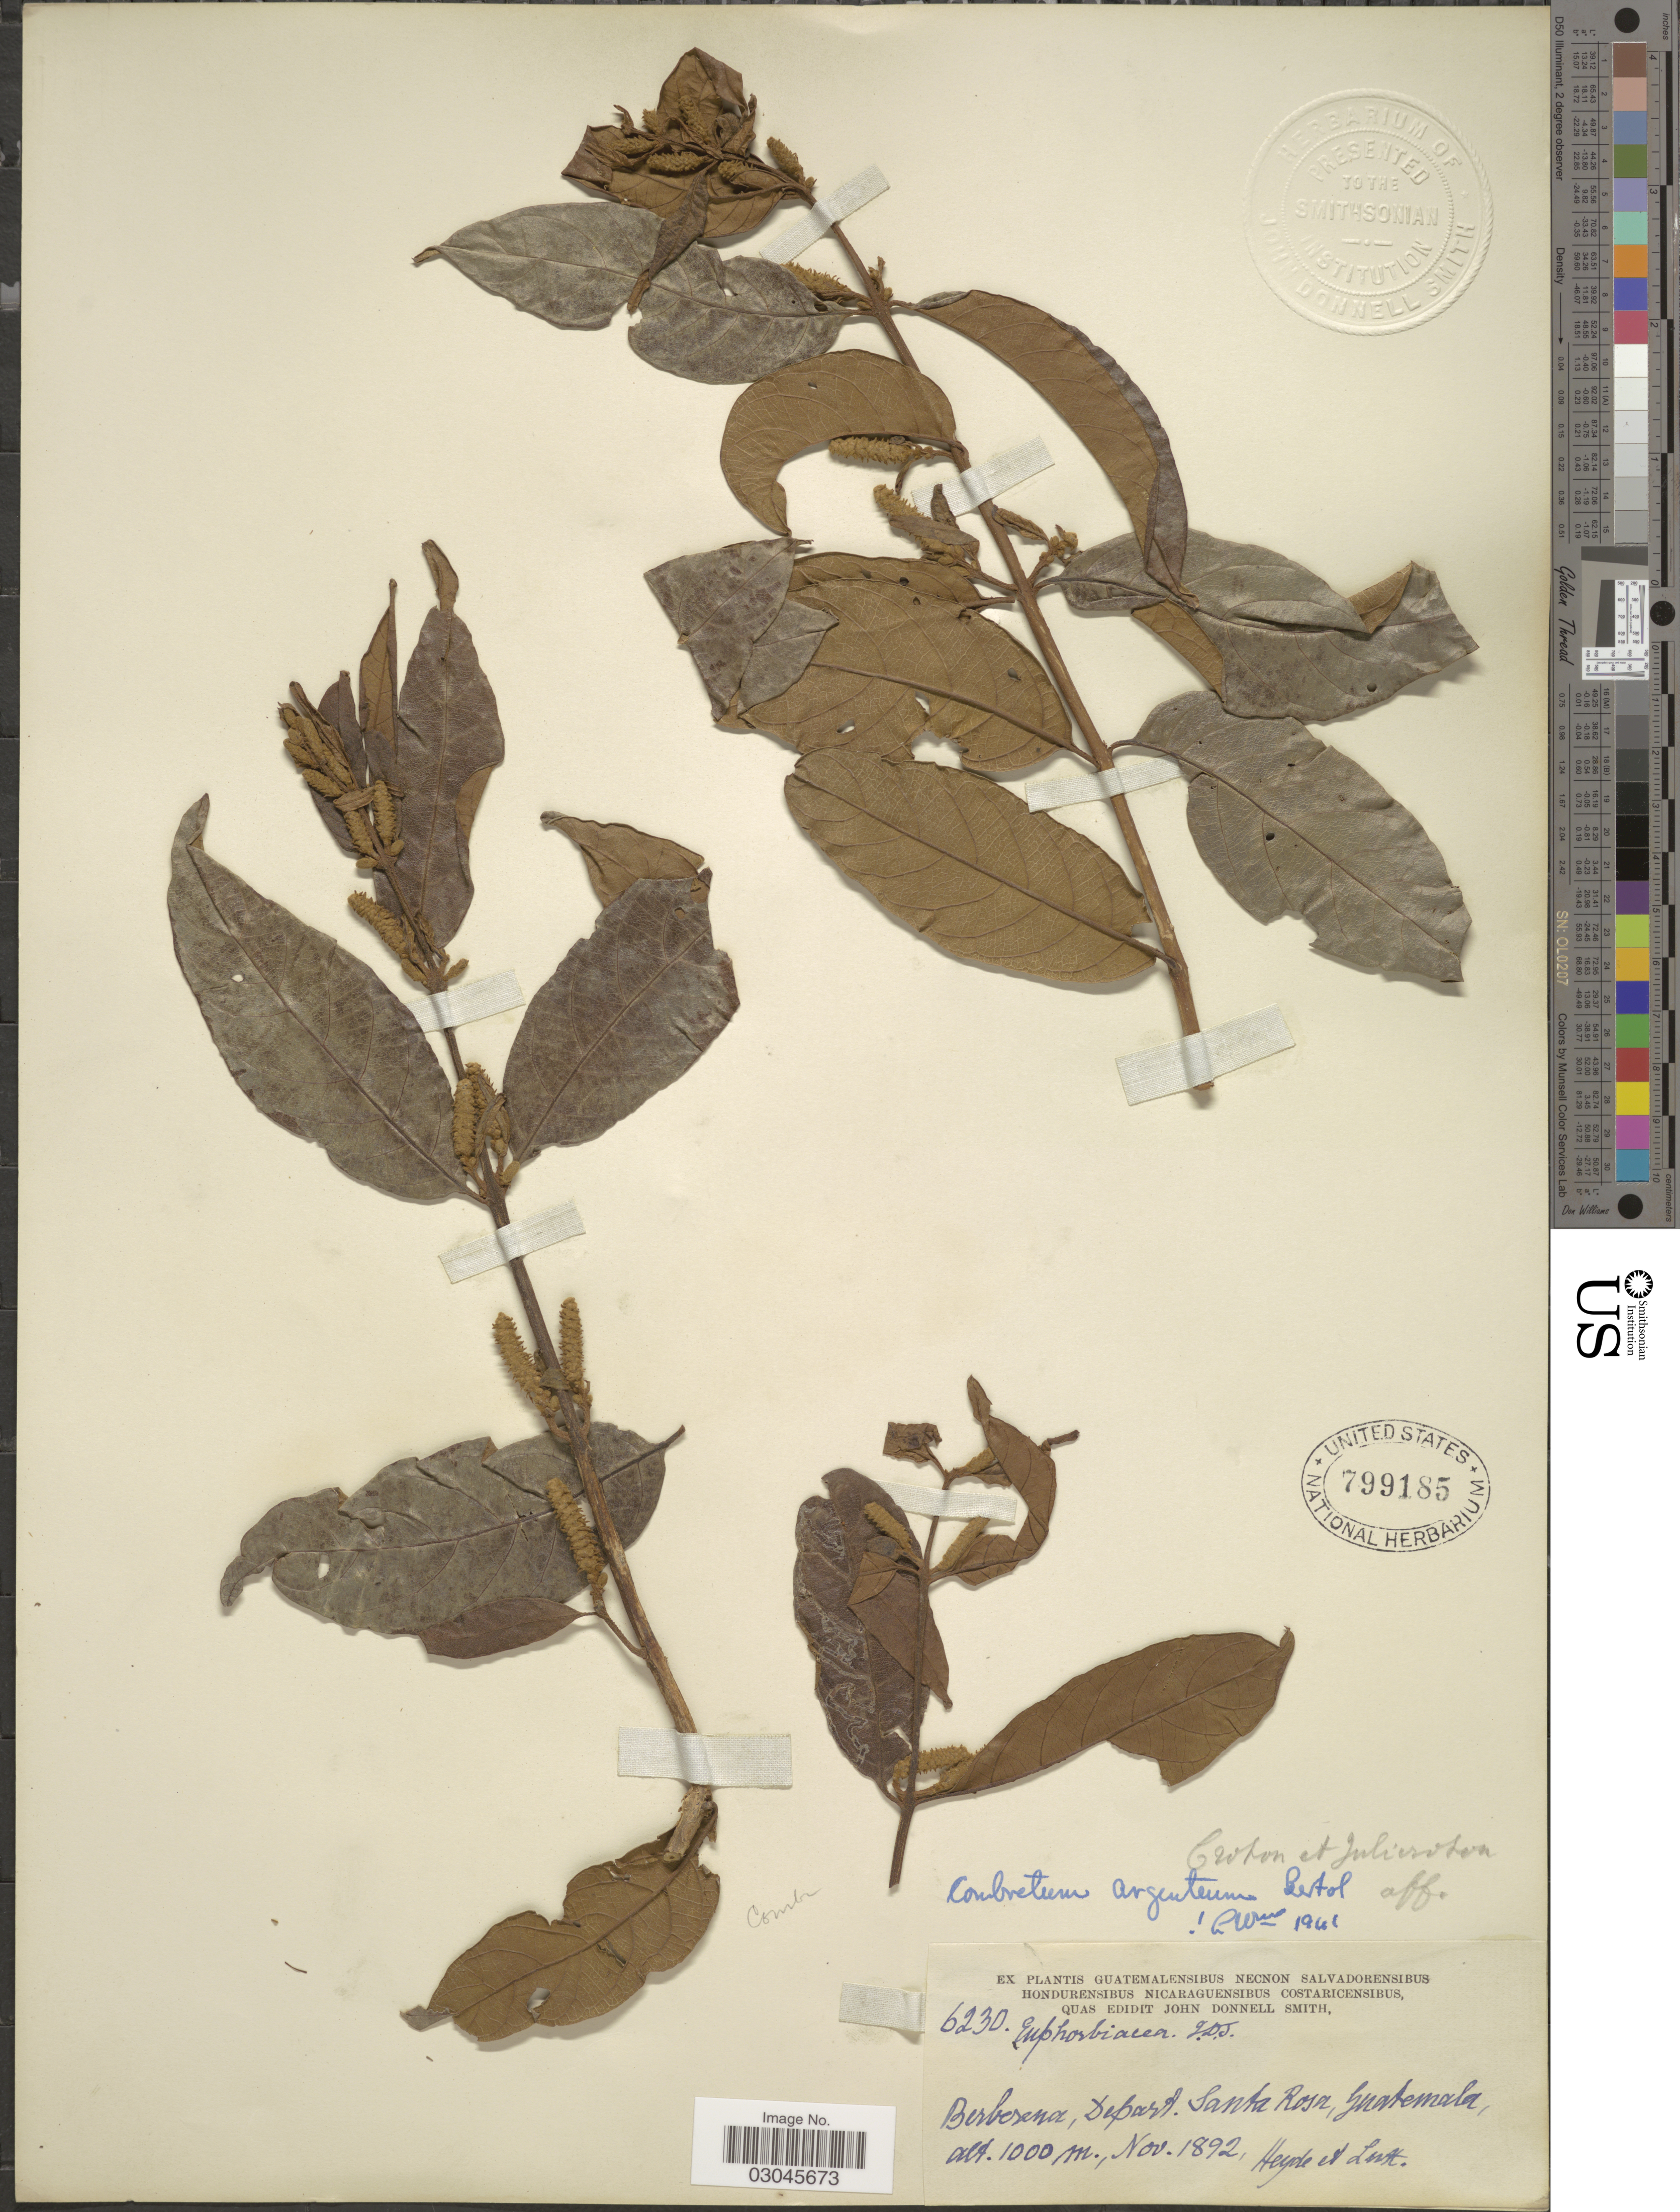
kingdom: Plantae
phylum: Tracheophyta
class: Magnoliopsida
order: Myrtales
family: Combretaceae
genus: Combretum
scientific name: Combretum argenteum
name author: Bertol.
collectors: Heyde & Lux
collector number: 6230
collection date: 1892-11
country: Guatemala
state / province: Santa Rosa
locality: Berberena, Depart. Santa Rosa.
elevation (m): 1000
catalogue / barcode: US 799185